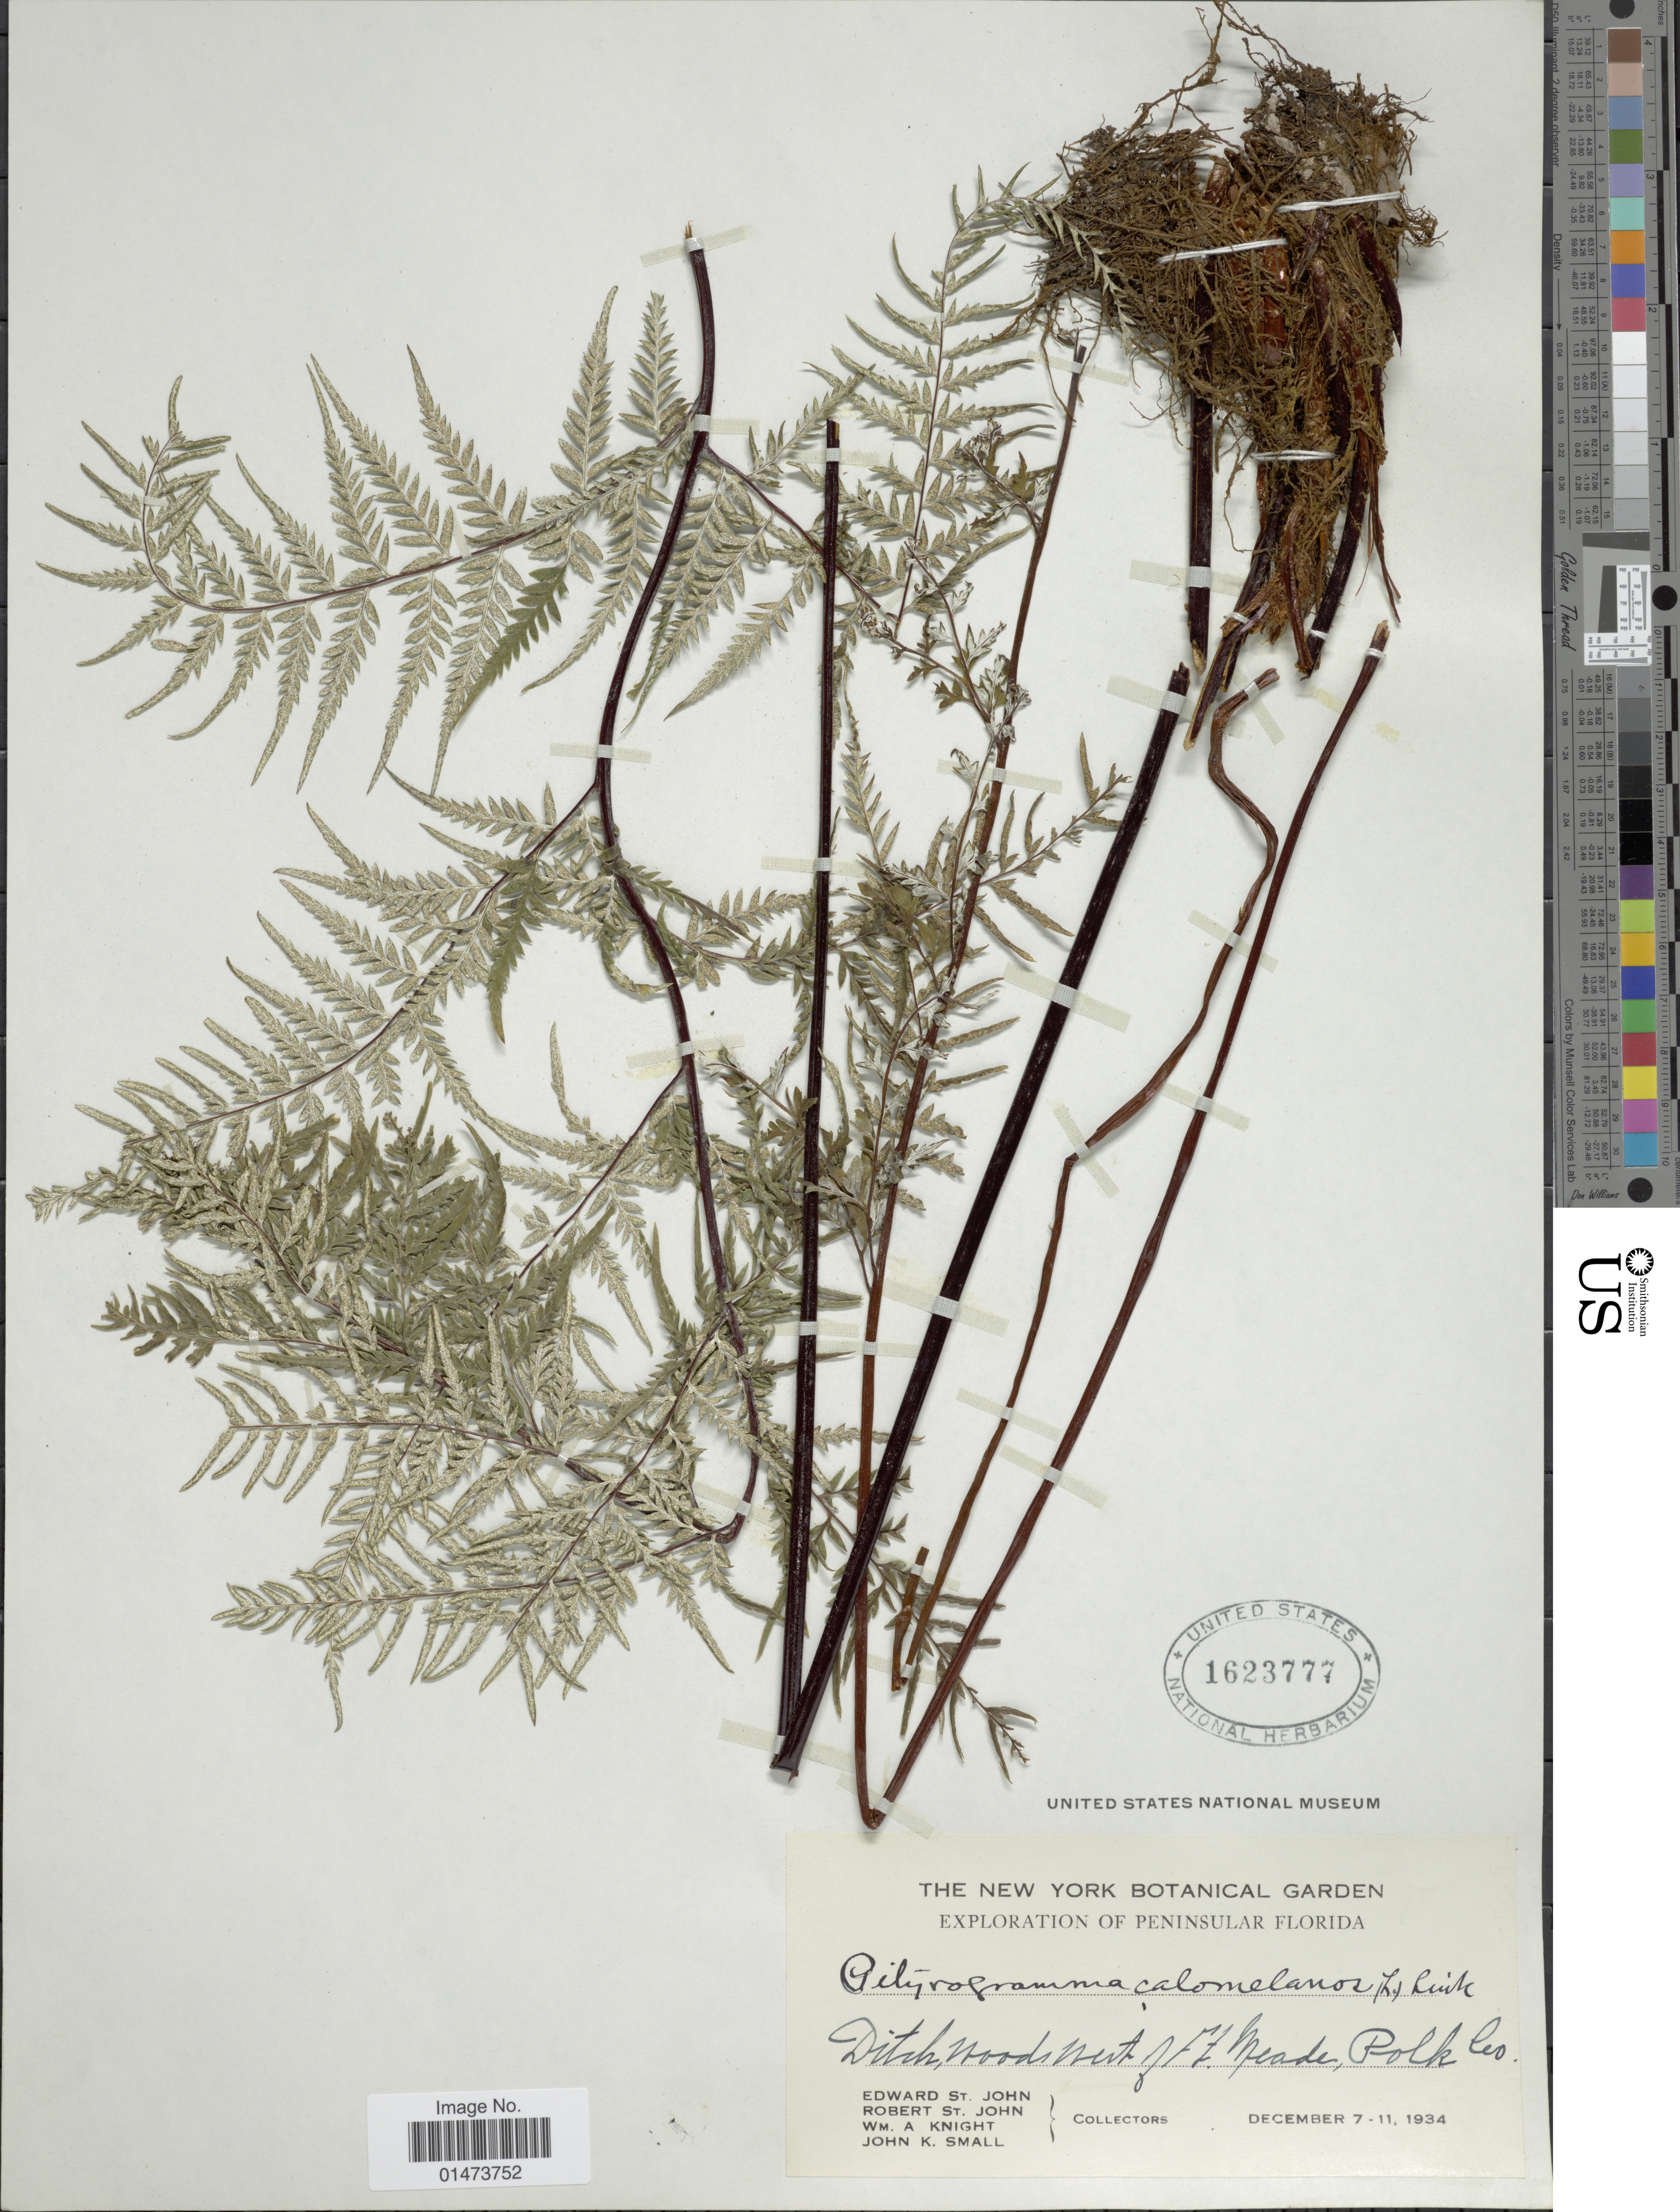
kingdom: Plantae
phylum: Tracheophyta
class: Polypodiopsida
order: Polypodiales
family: Pteridaceae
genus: Pityrogramma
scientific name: Pityrogramma calomelanos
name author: (L.) Link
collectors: E. P. St. John, R. P. St. John, W. Knight & J. K. Small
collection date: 1934-12-07/1934-12-11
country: United States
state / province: Florida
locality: Peninsular Florida, Ditch Moods north of Ft. Meade, Polk Co.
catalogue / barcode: US 1623777